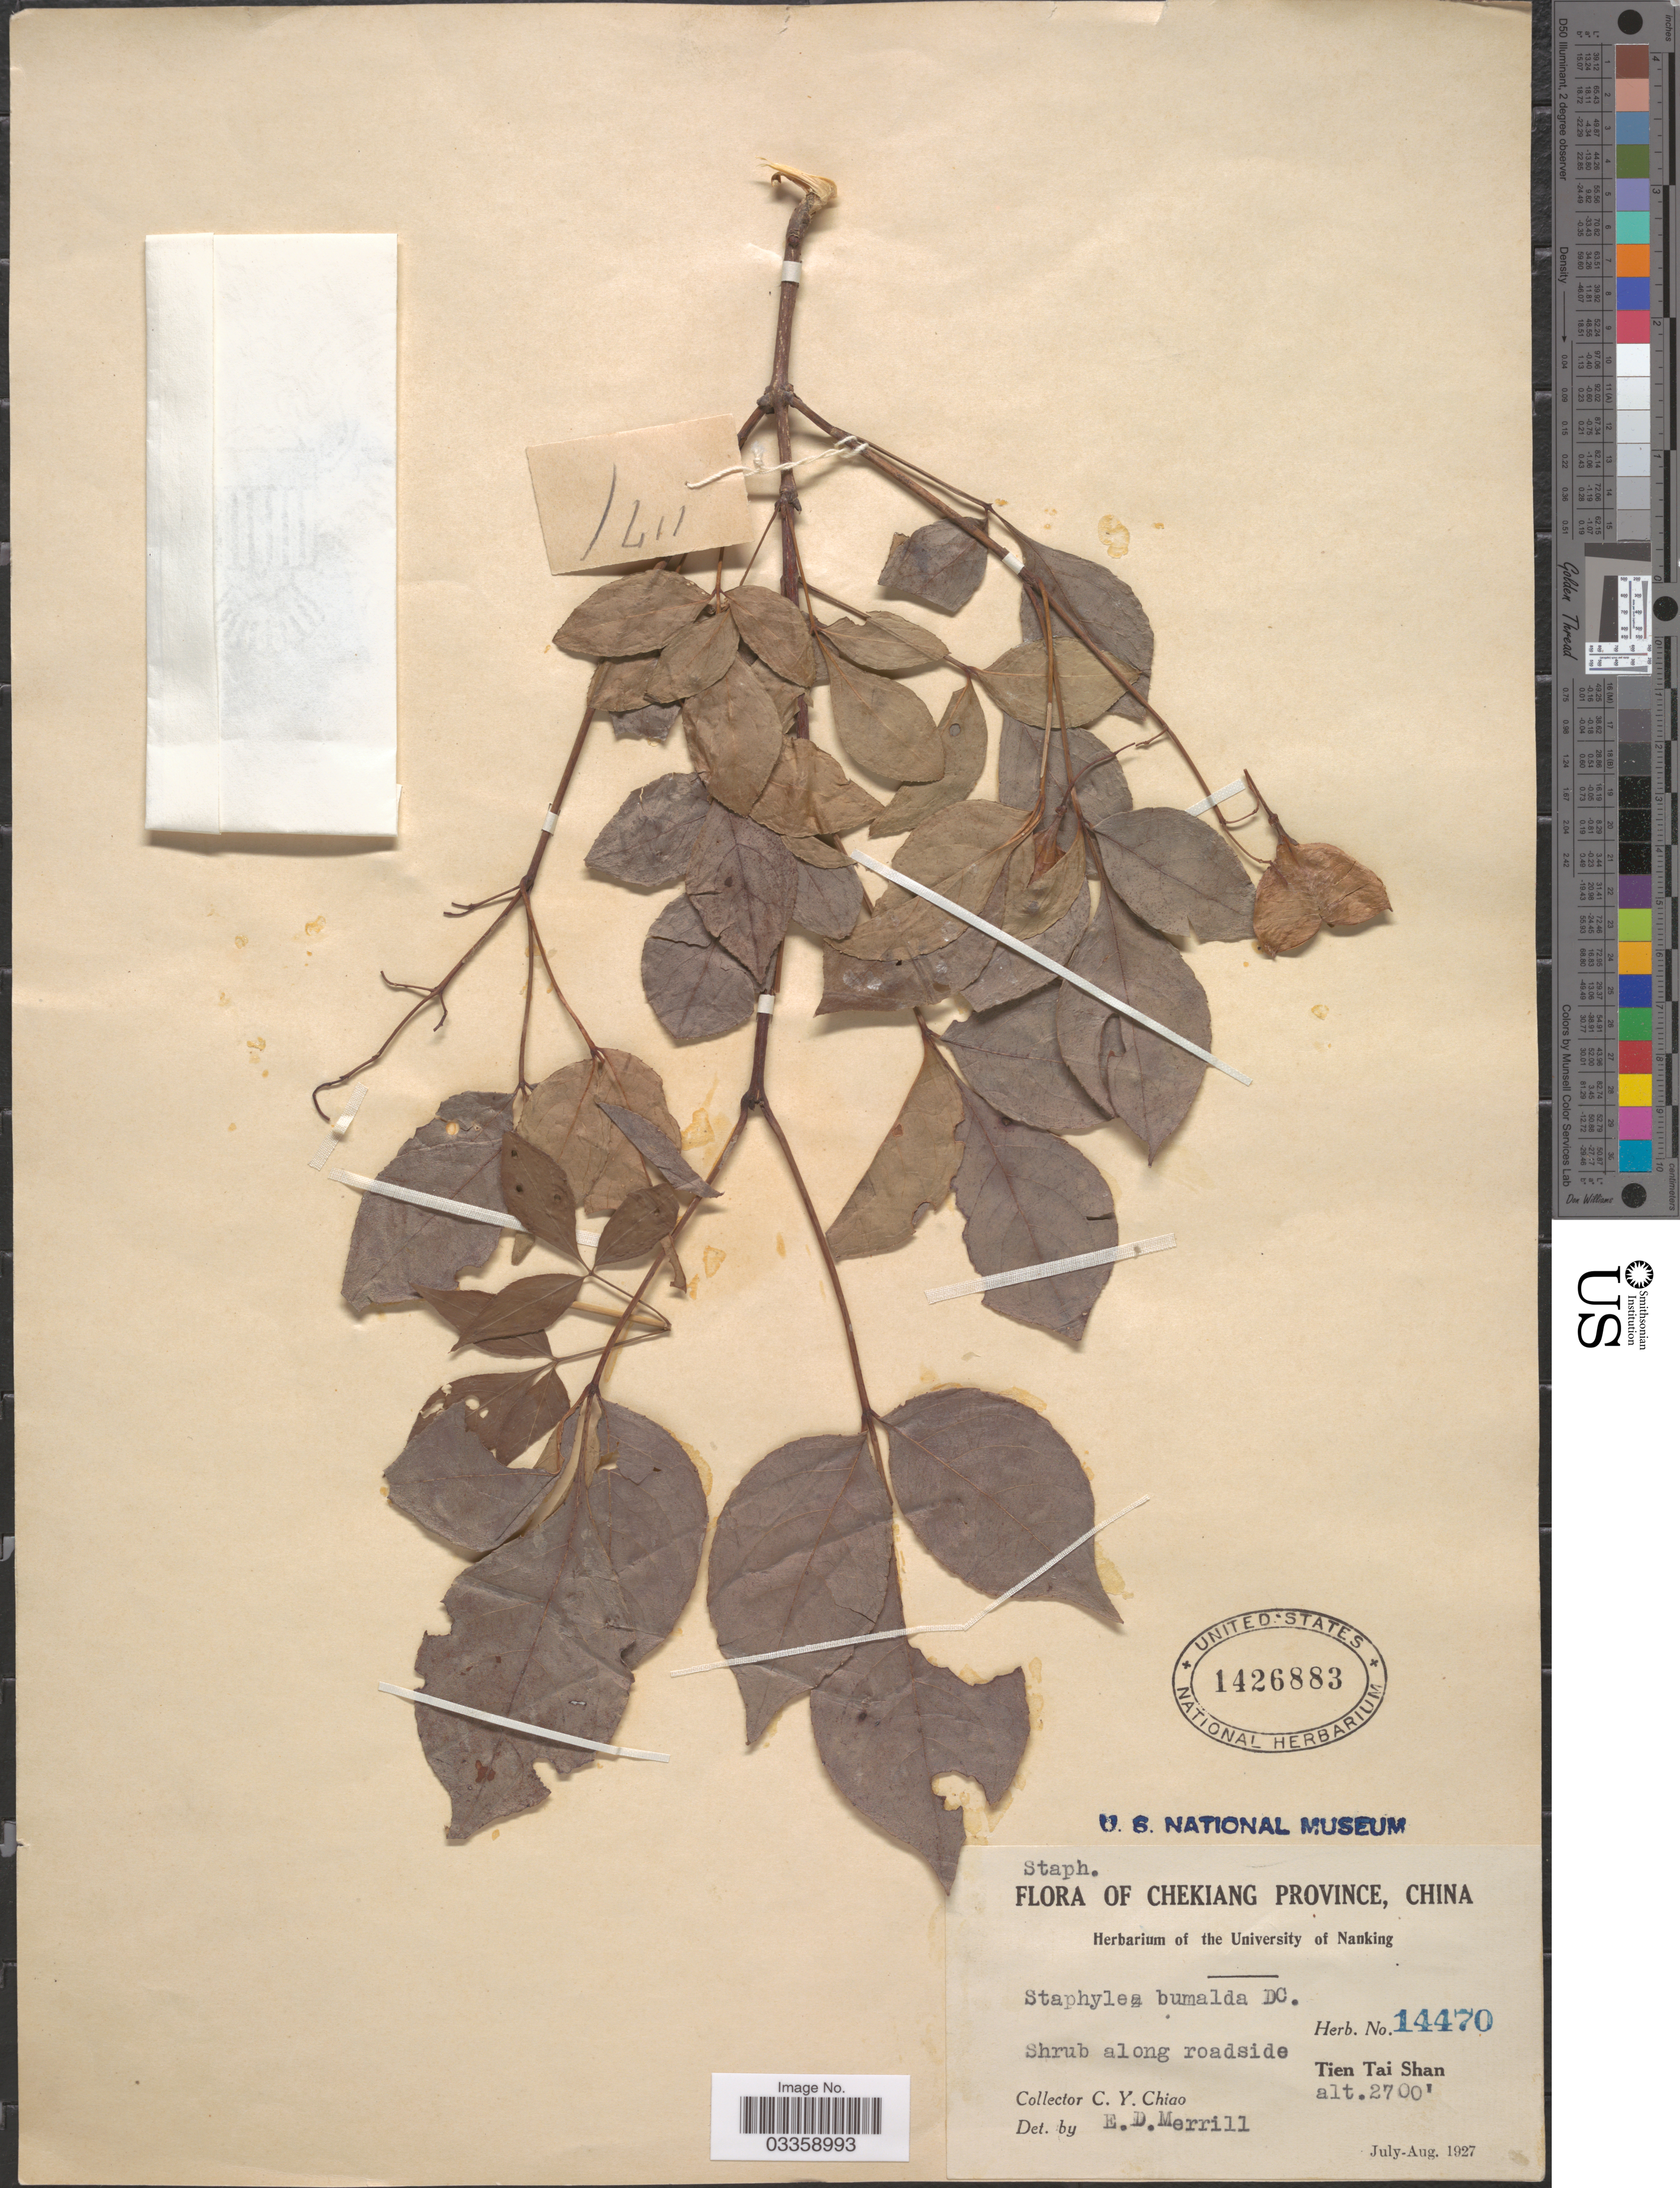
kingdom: Plantae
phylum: Tracheophyta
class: Magnoliopsida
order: Crossosomatales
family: Staphyleaceae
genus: Staphylea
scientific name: Staphylea bumalda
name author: DC.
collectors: C. Y. Chiao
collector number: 14470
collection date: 1927-07/1927-08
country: China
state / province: Zhejiang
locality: Chekiang Province. Tien Tai Shan.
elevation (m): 823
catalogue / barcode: US 1426883